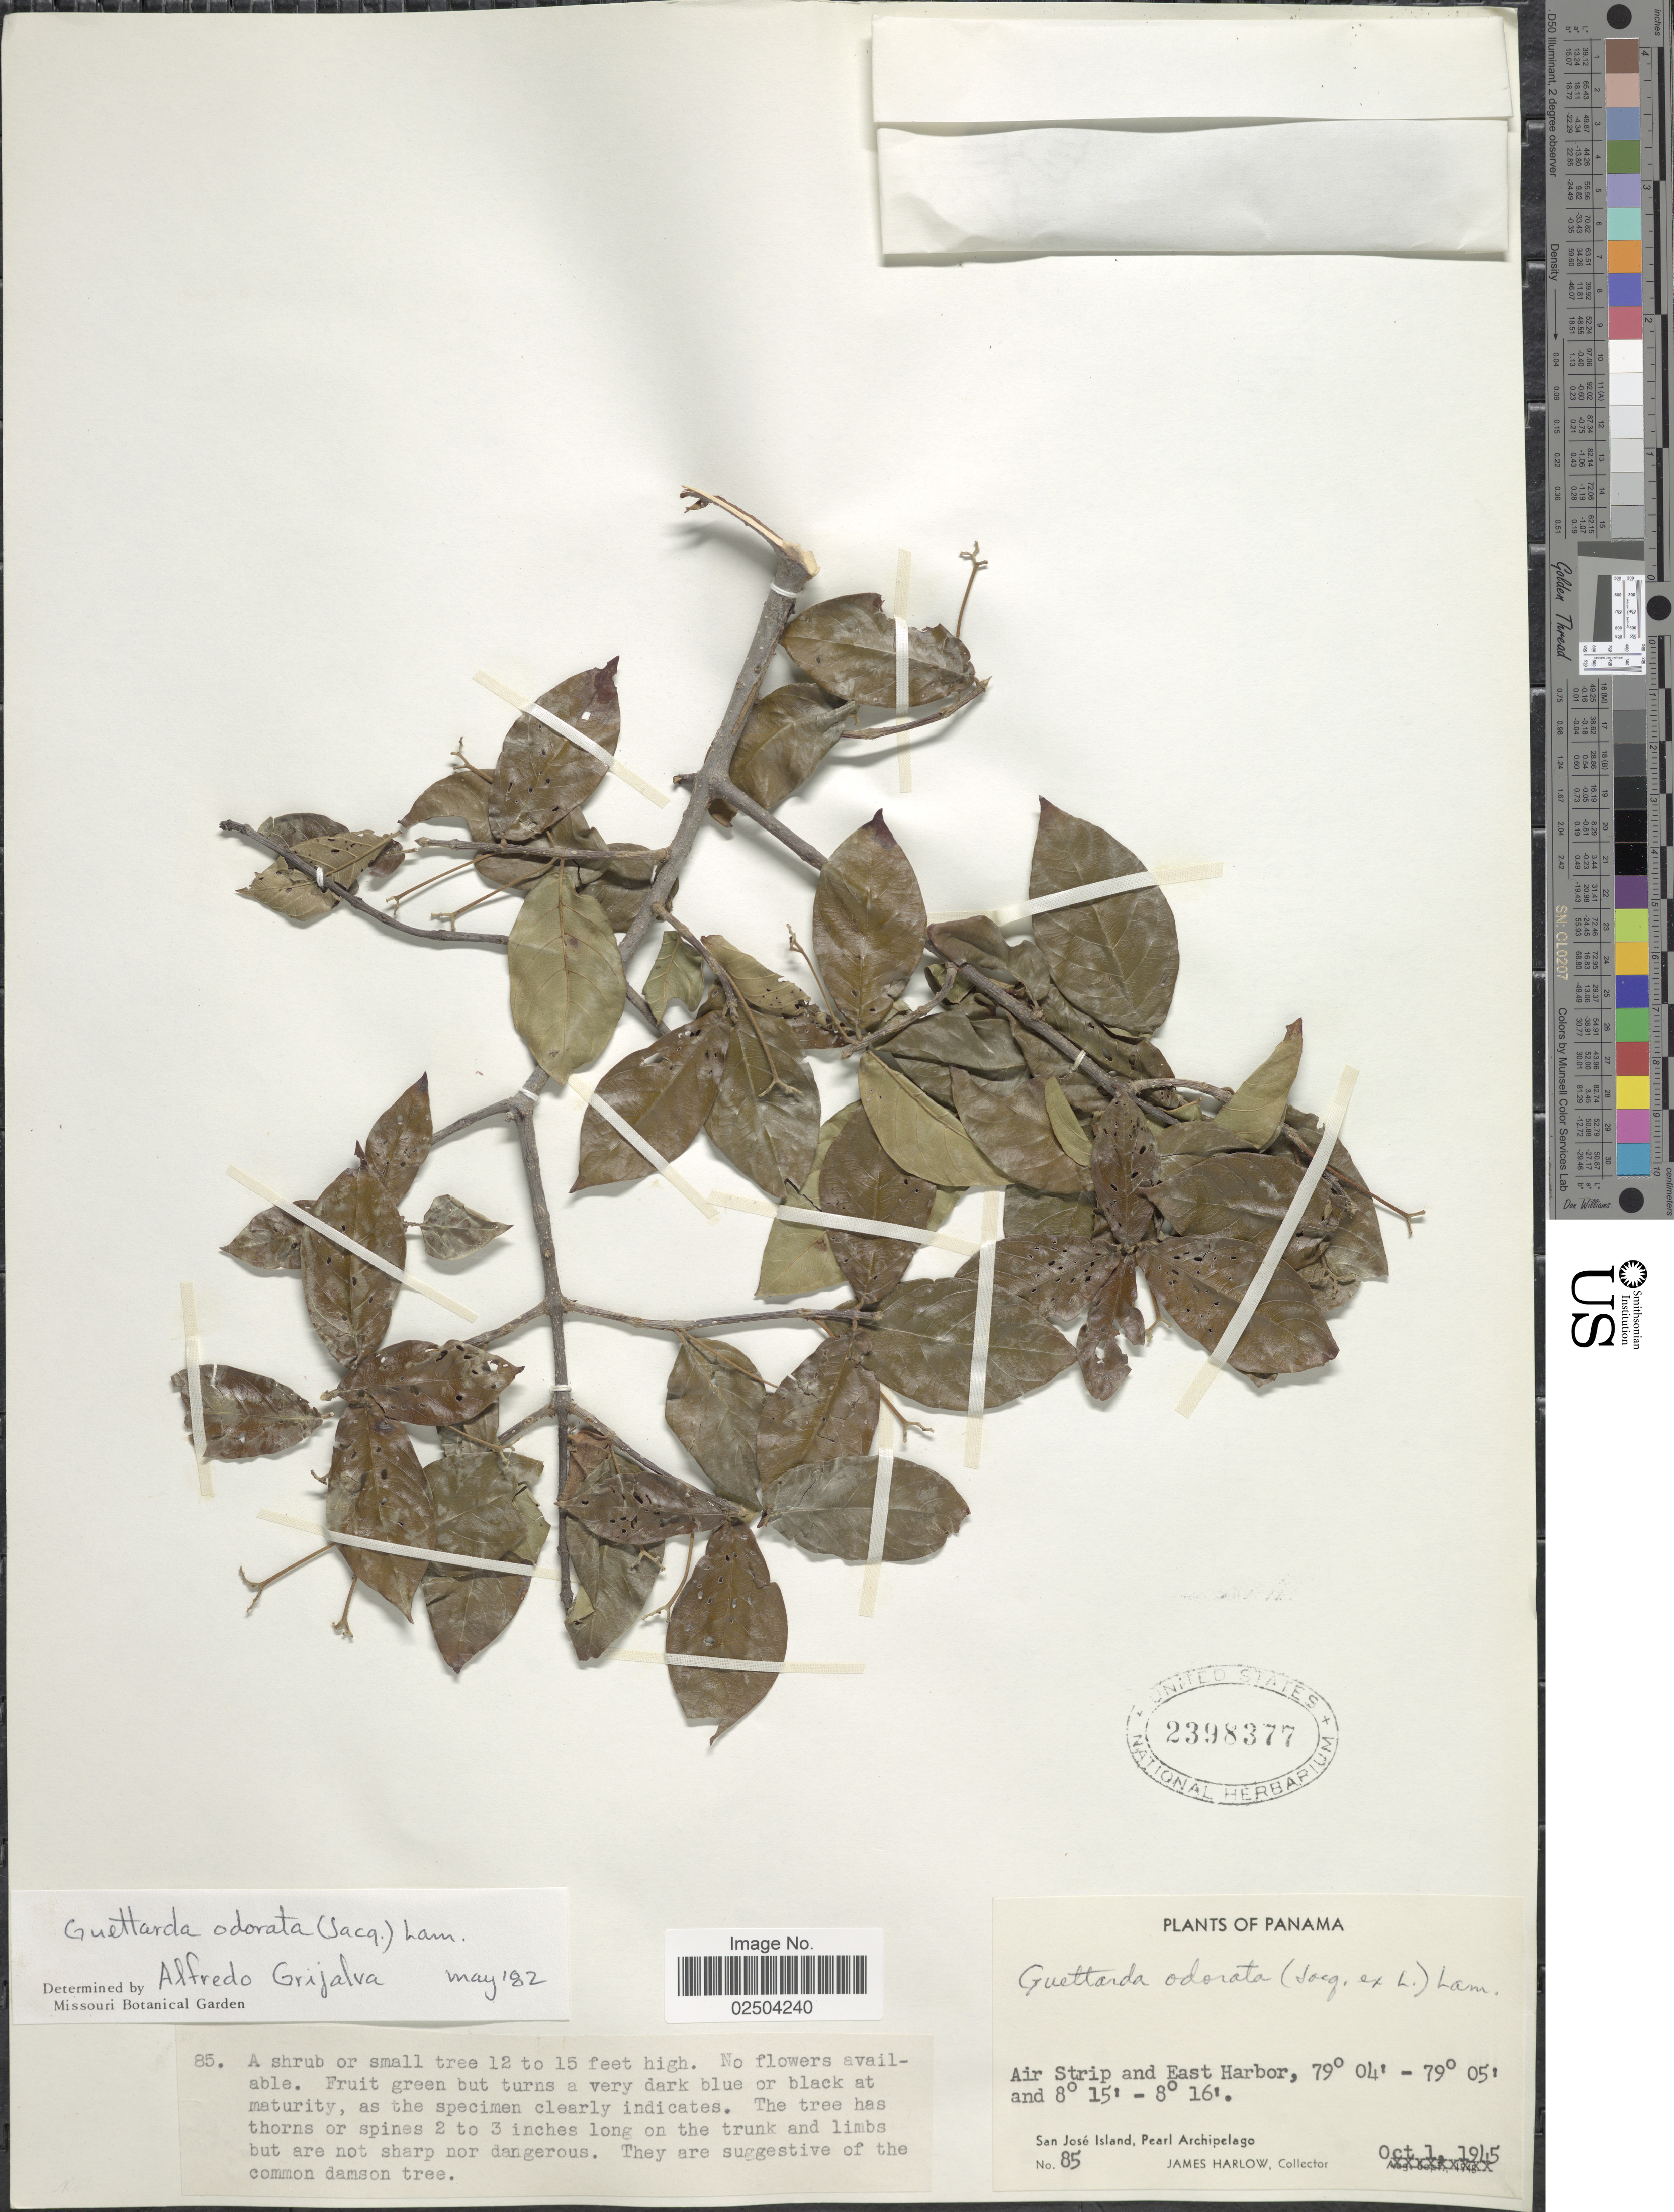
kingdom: Plantae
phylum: Tracheophyta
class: Magnoliopsida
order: Gentianales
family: Rubiaceae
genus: Guettarda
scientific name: Guettarda odorata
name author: (Jacq.) Lam.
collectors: J. Harlow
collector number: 85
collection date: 1945-10-01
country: Panama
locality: San Jose Island, Pearl Archipelago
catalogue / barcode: US 2398377